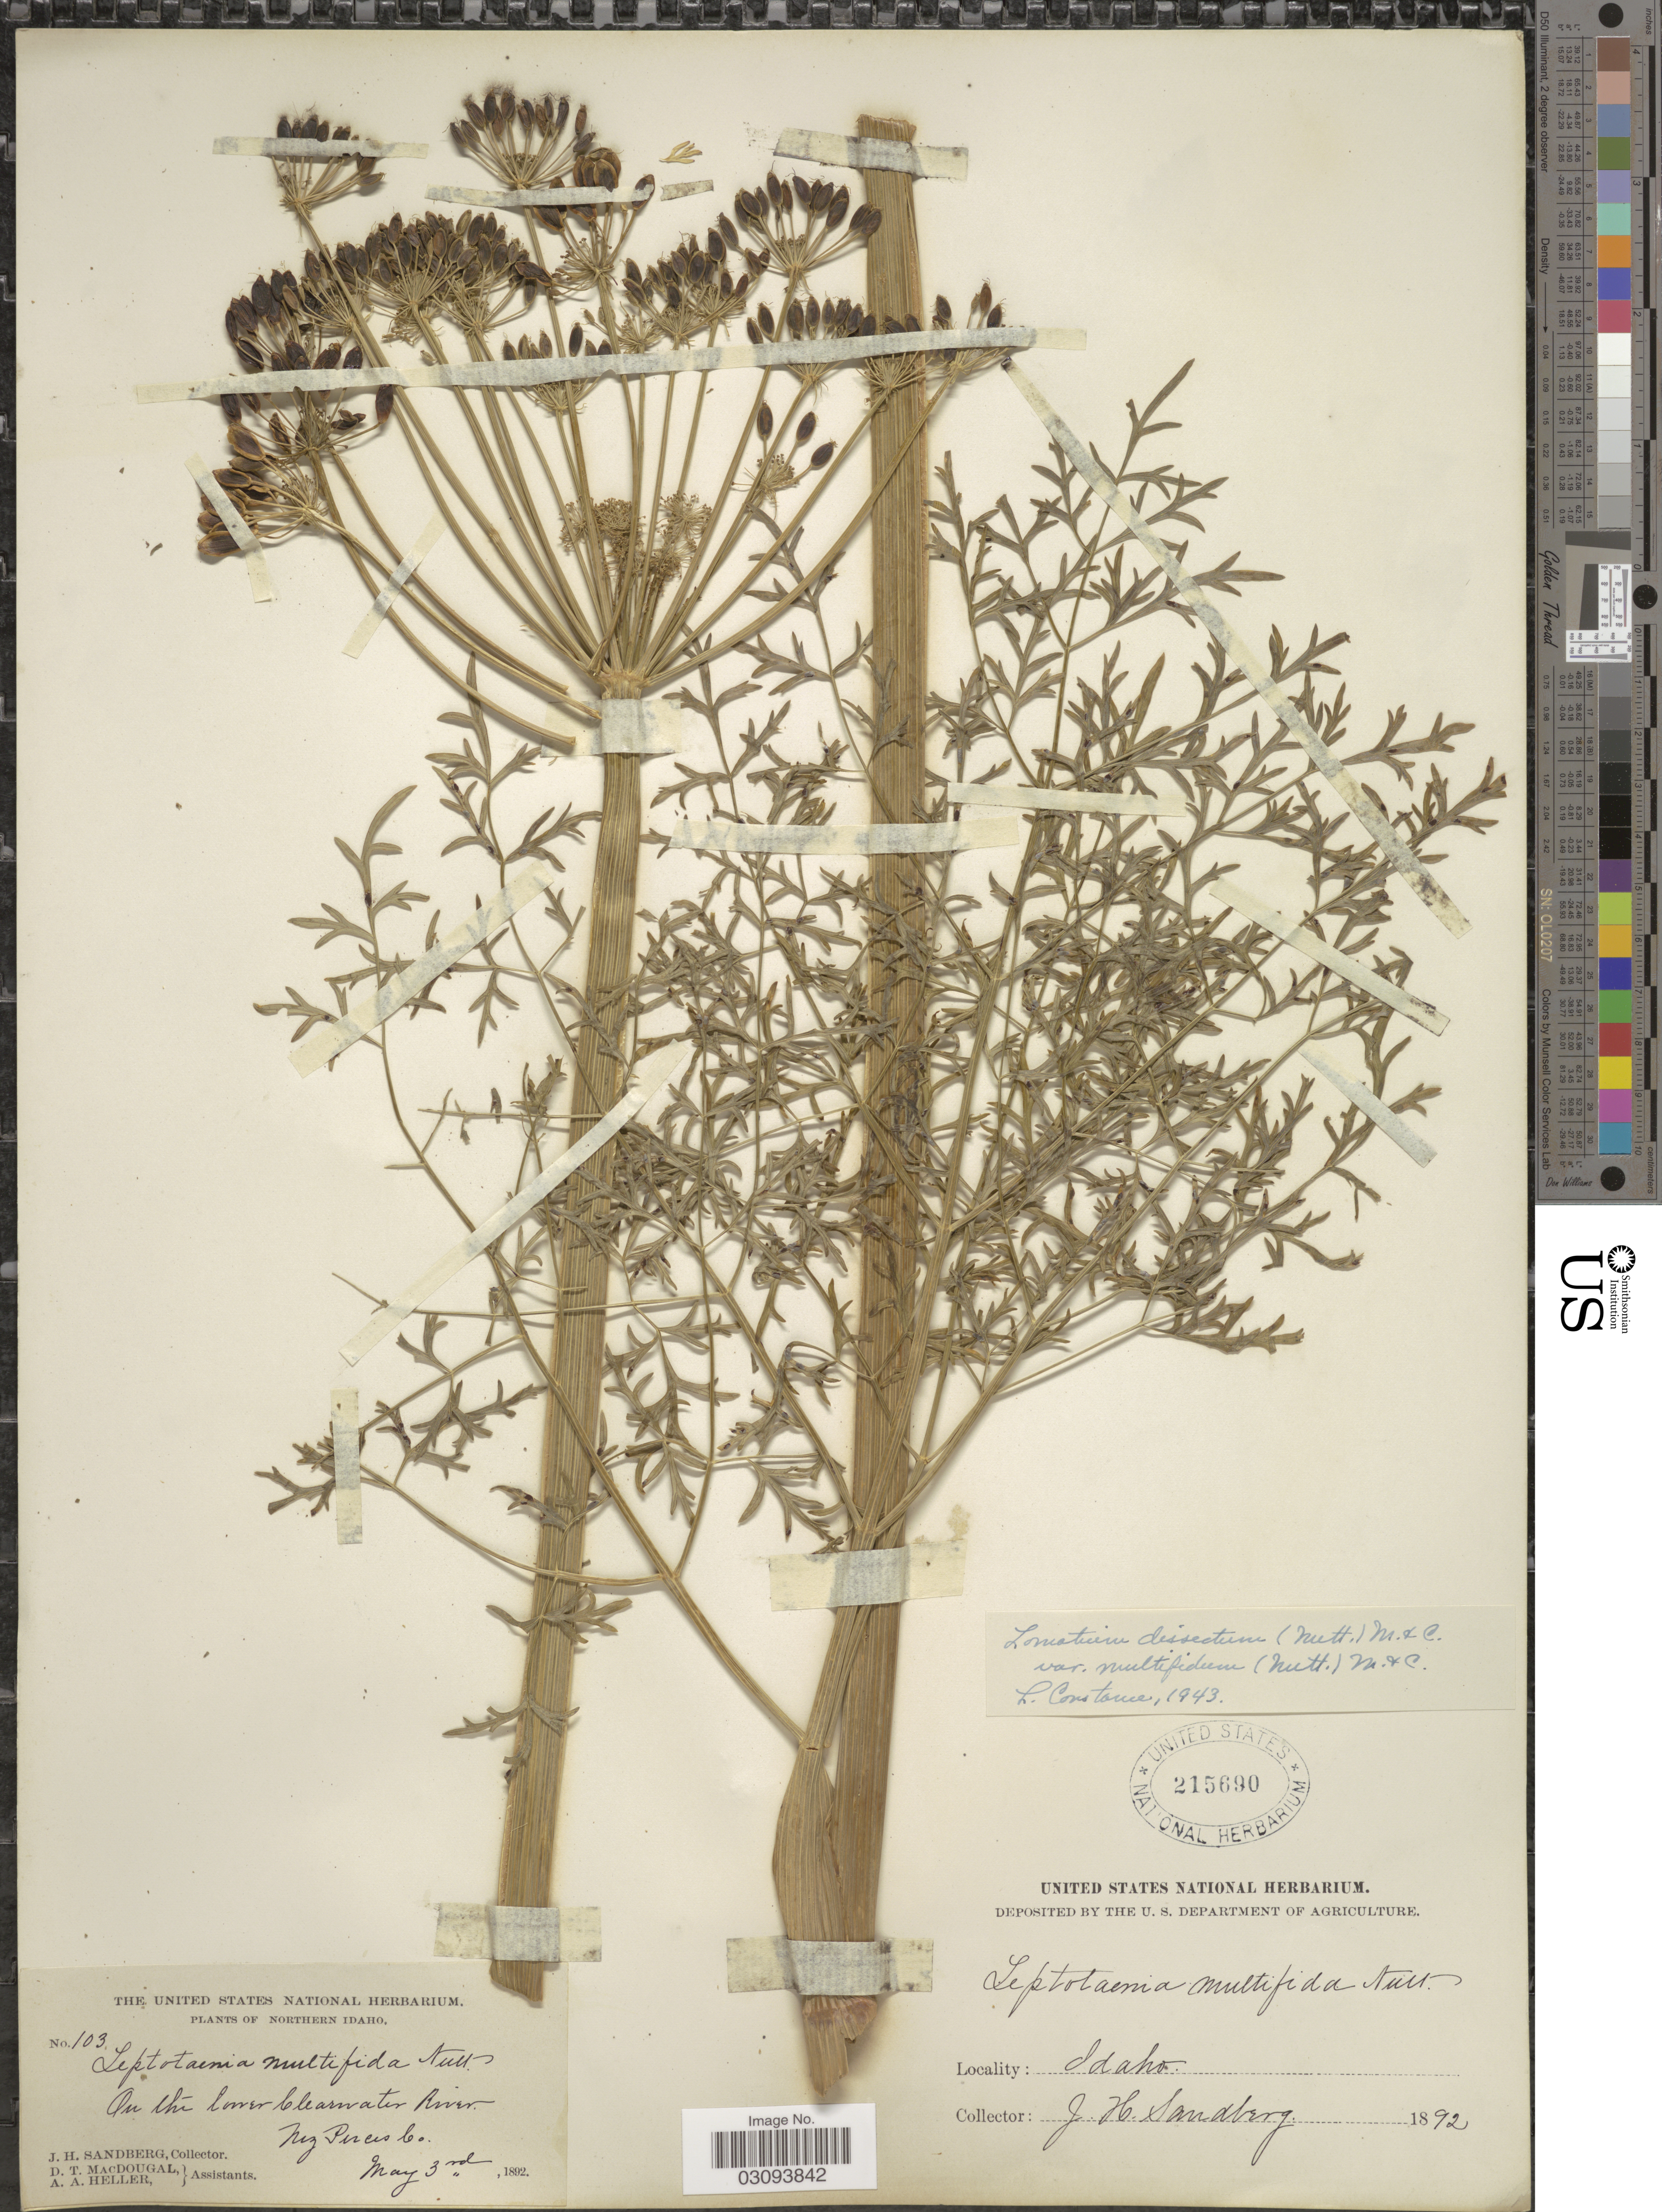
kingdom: Plantae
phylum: Tracheophyta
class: Magnoliopsida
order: Apiales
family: Apiaceae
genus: Lomatium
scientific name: Lomatium dissectum var. multifidum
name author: (Nutt.) Mathias & Constance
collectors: J. H. Sandberg, D. T. MacDougal & A. A. Heller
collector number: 103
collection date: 1892-05-03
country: United States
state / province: Idaho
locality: Northern Idaho. On the lower Clearwater River. Nez Perces Co.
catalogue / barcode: US 215690